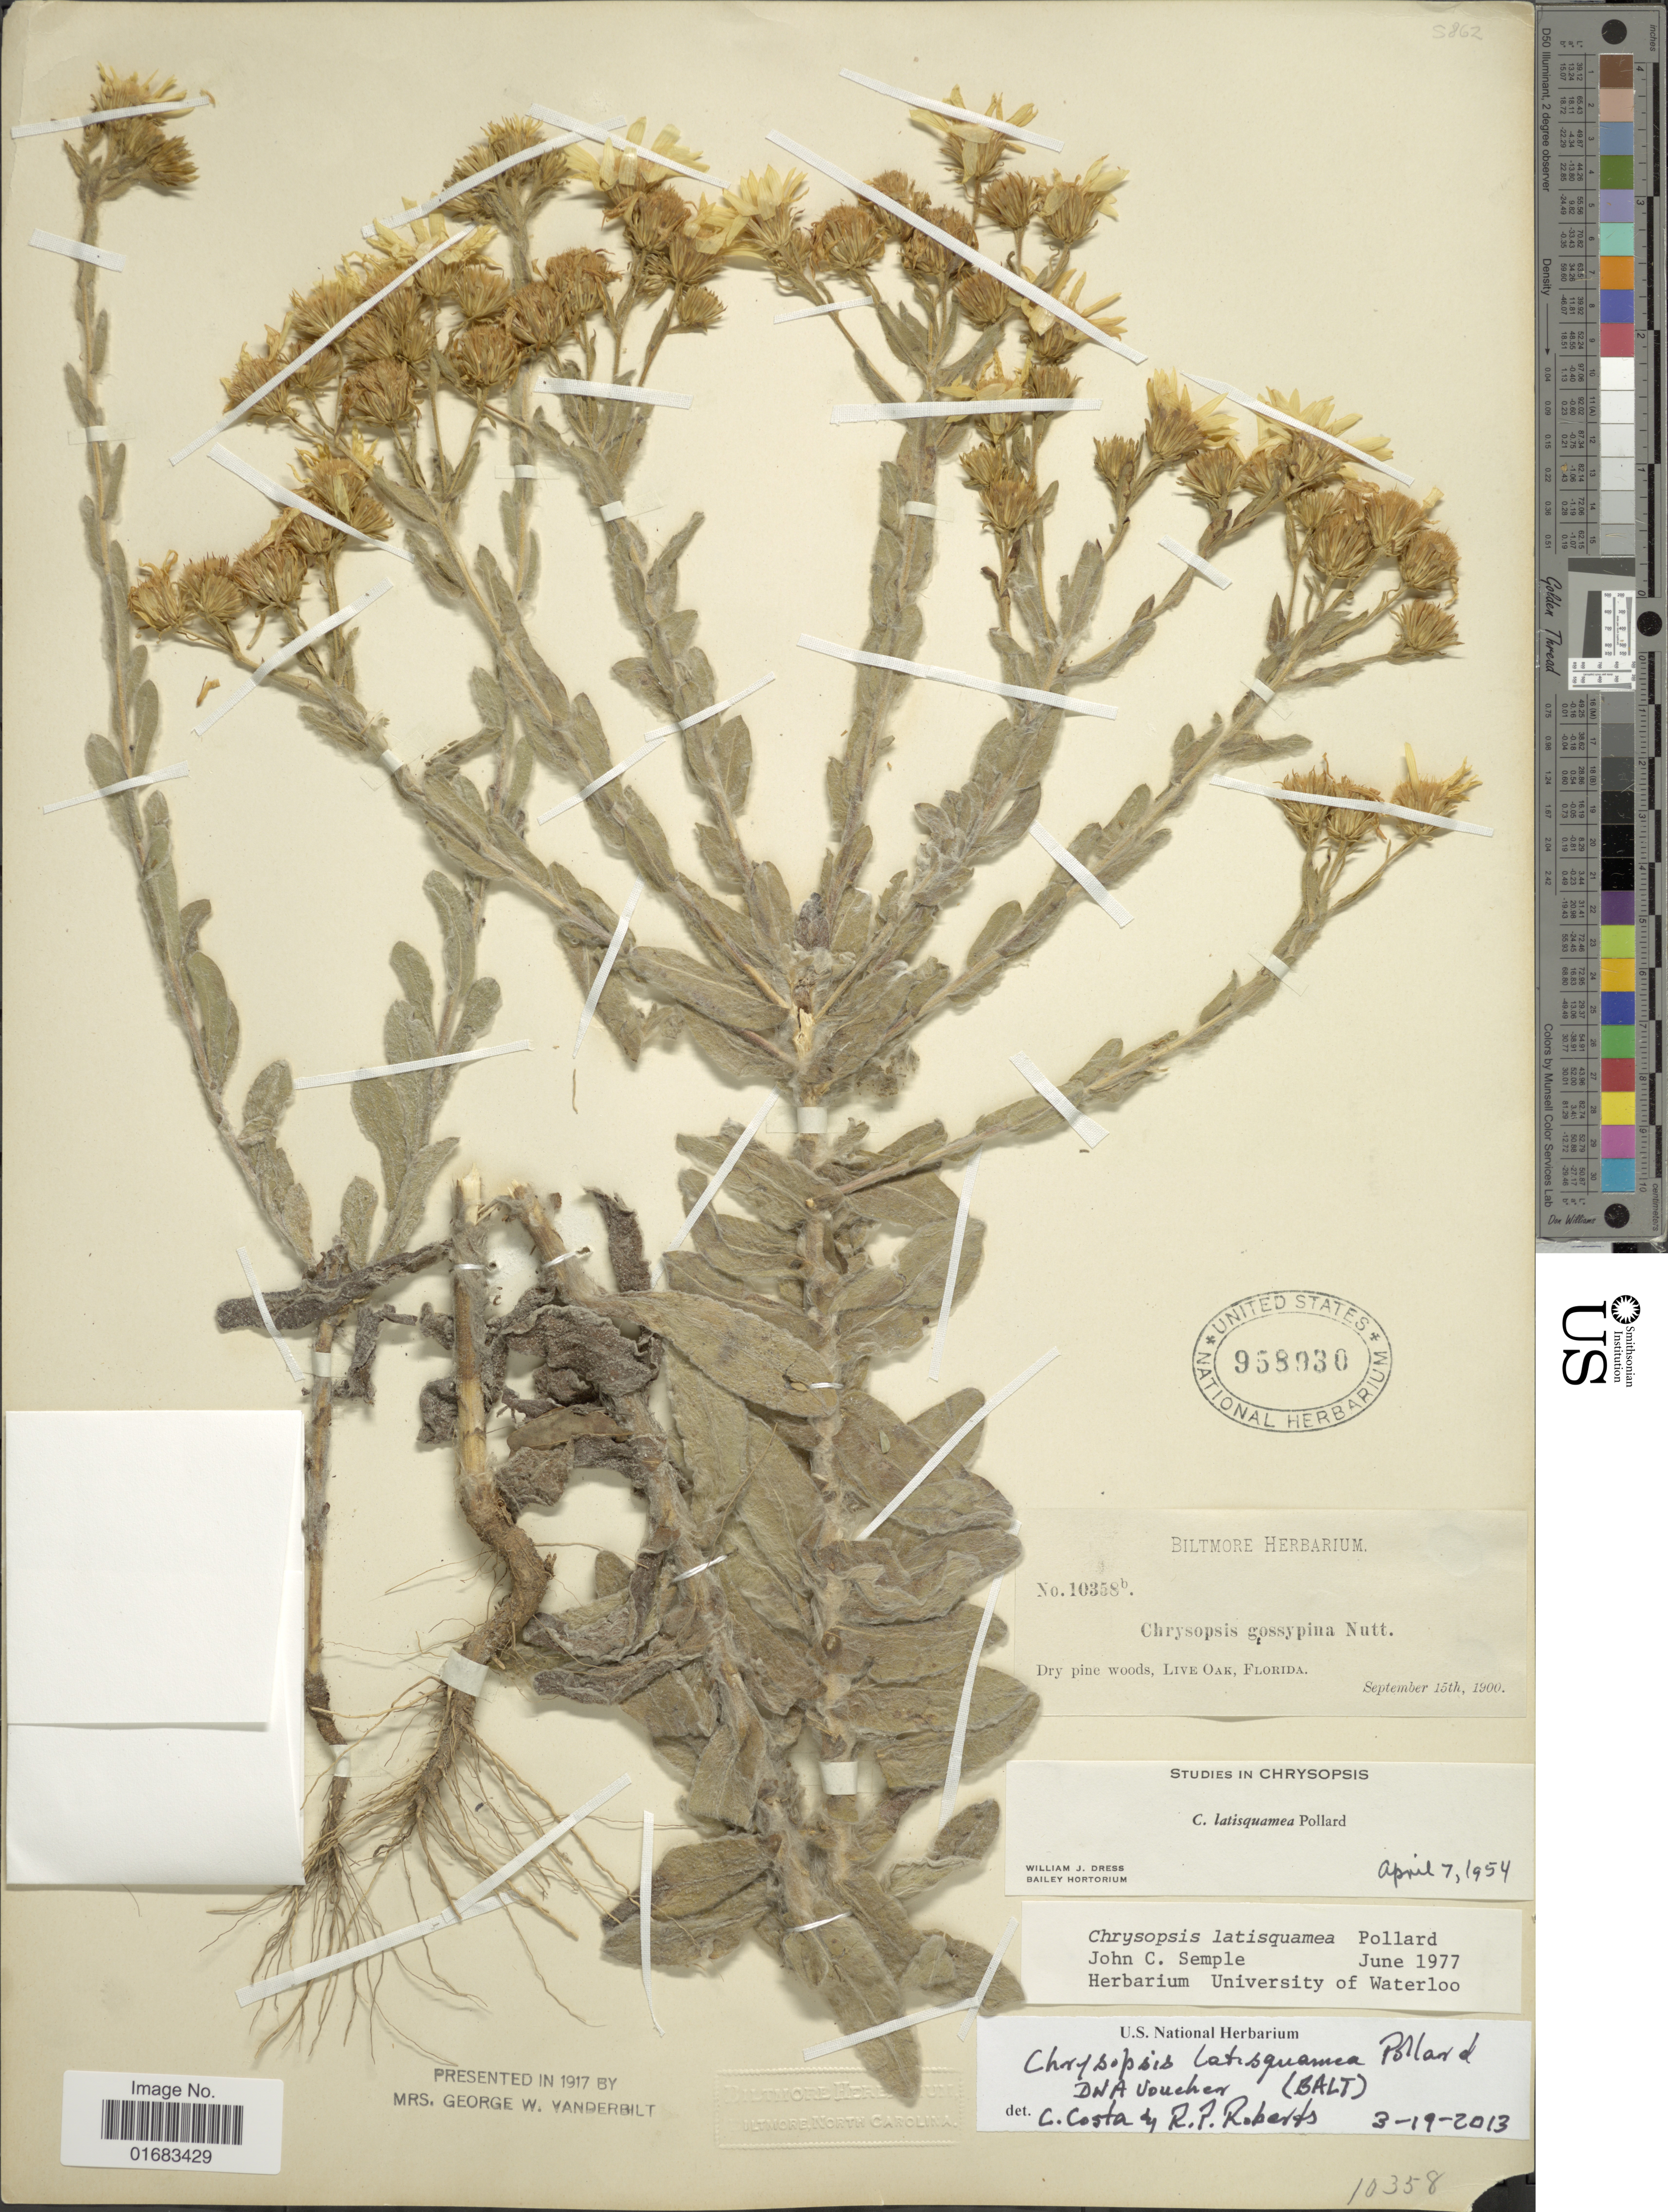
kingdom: Plantae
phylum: Tracheophyta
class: Magnoliopsida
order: Asterales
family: Asteraceae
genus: Chrysopsis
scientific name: Chrysopsis latisquamea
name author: Pollard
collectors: ex herb. Biltmore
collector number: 10358b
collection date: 1900-09-15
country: United States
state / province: Florida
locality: Dry pine woods, Live Oak, Florida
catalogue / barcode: US 958930